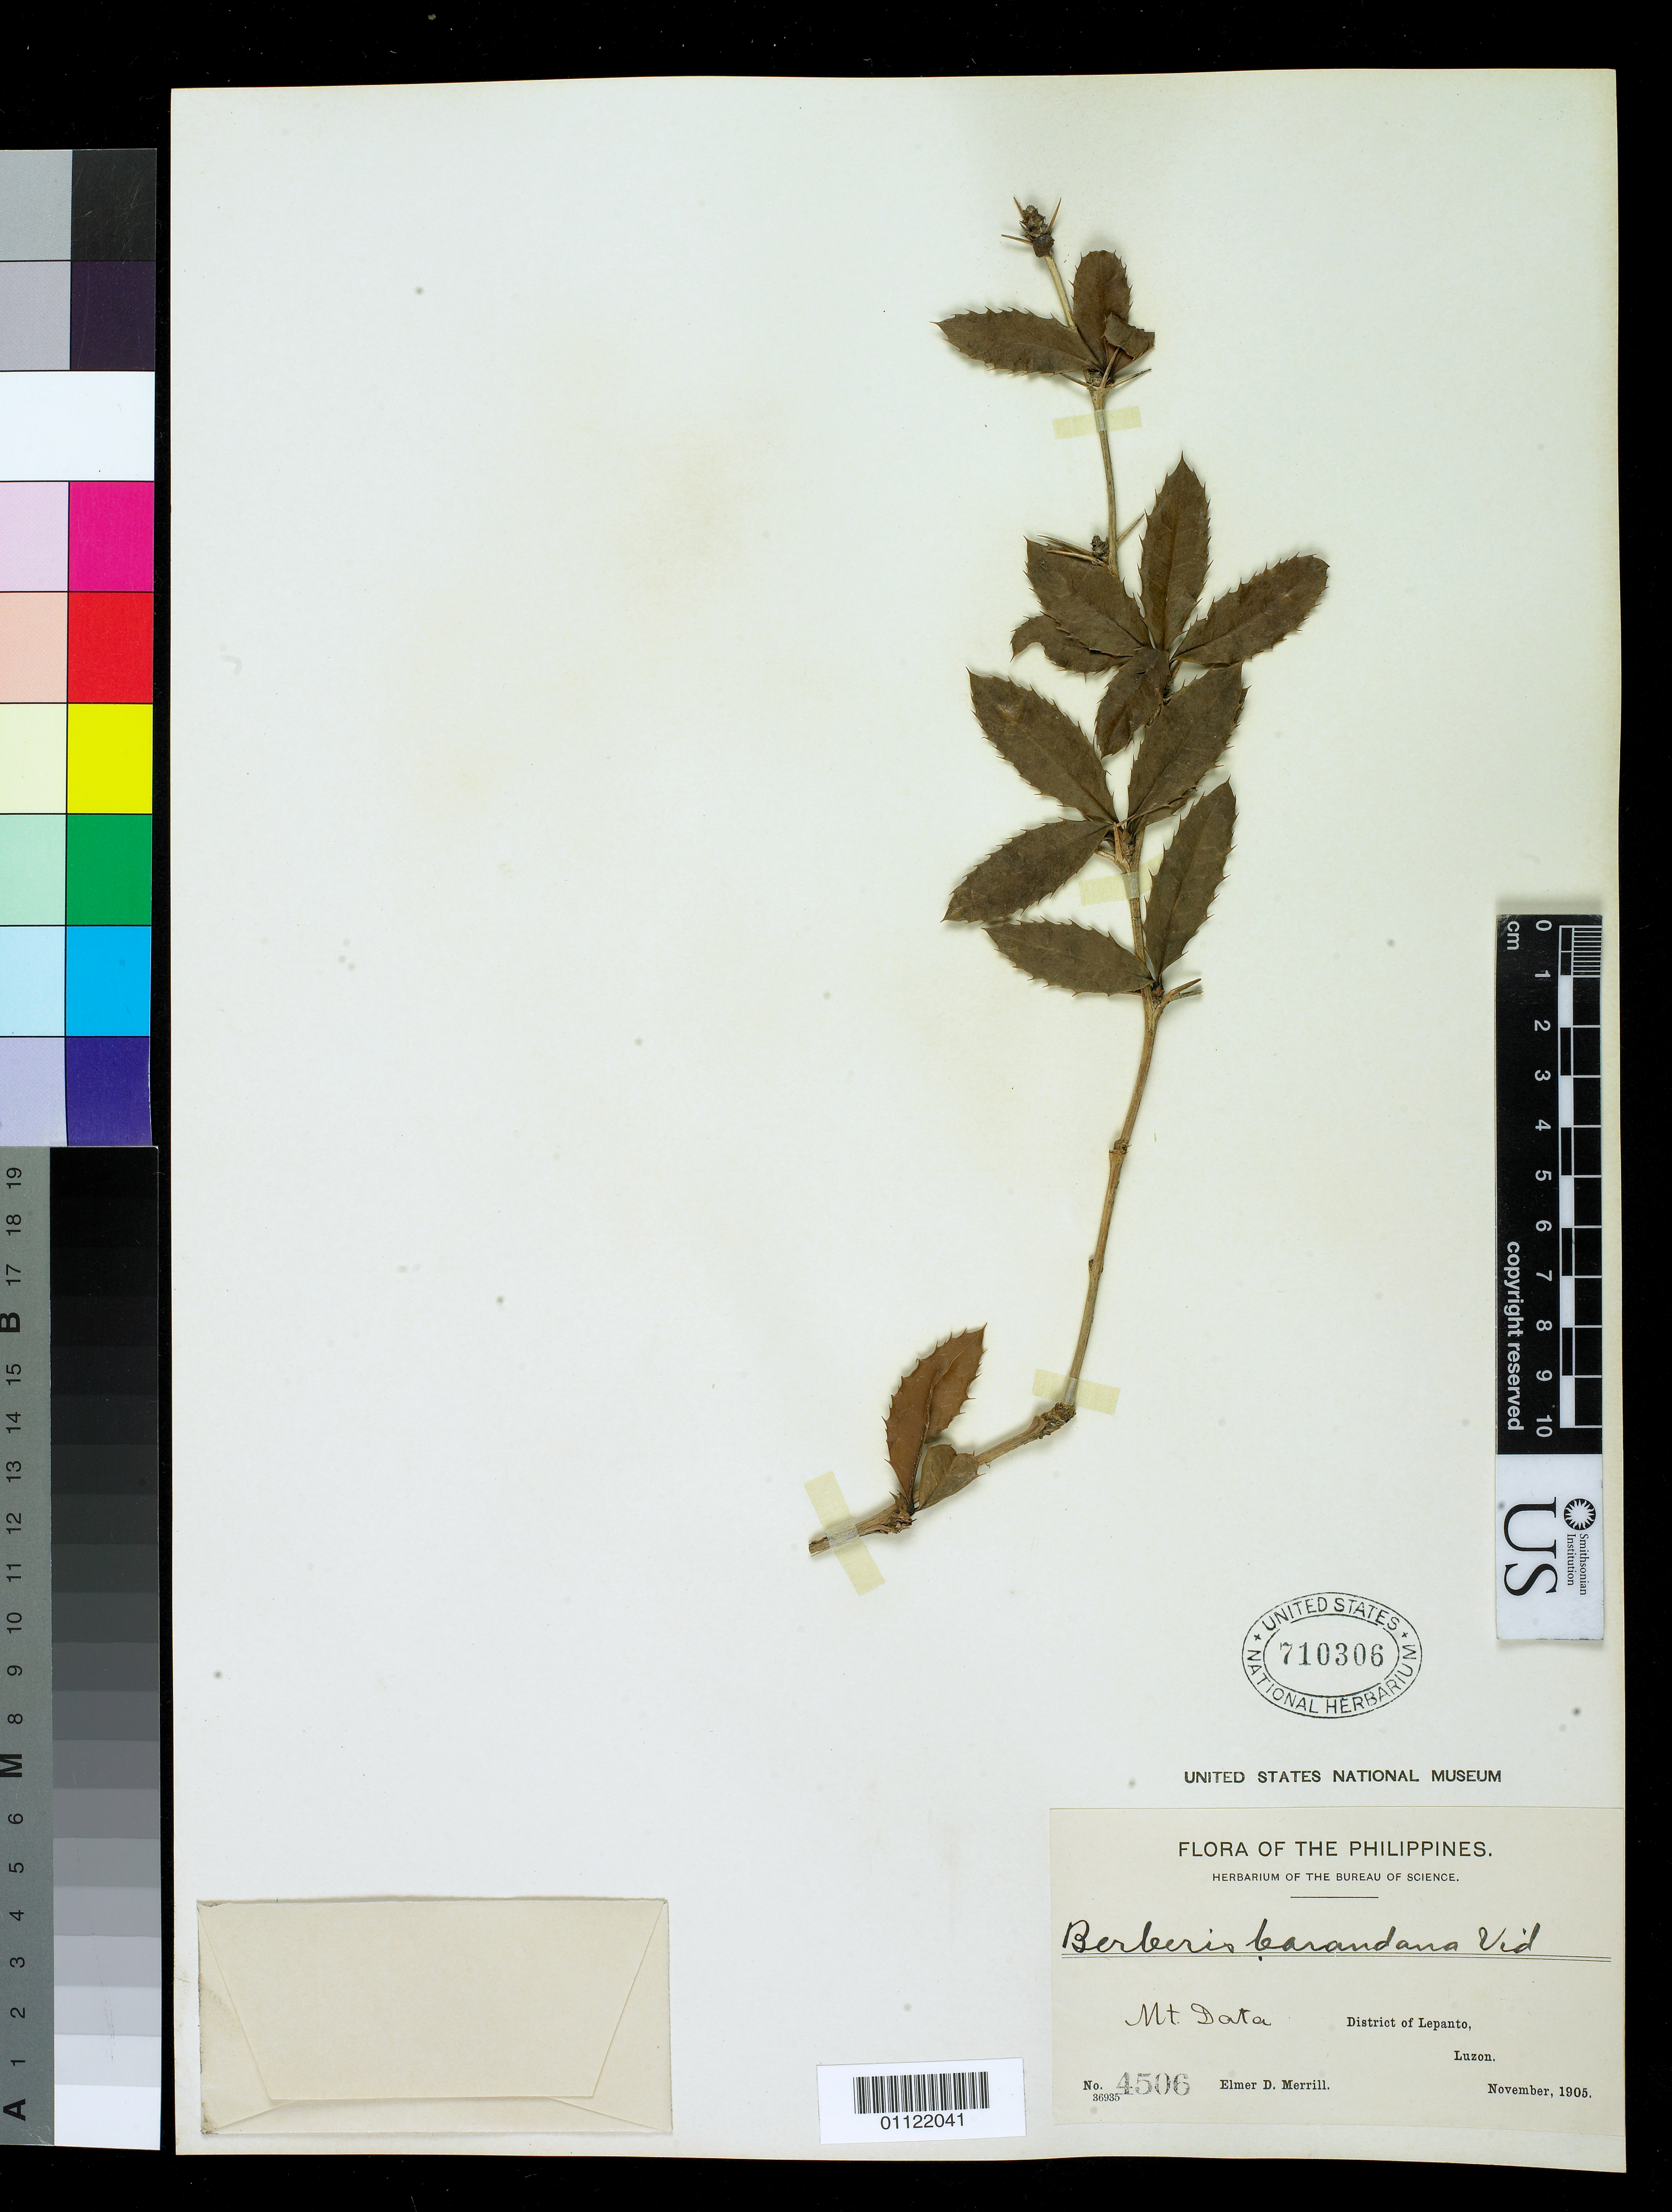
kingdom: Plantae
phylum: Tracheophyta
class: Magnoliopsida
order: Ranunculales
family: Berberidaceae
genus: Berberis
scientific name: Berberis barandana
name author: S. Vidal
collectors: E. D. Merrill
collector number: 4506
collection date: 1905-11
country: Philippines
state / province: Cordillera (Administrative Region)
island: Luzon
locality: Mt. Data, Luzon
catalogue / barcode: US 710306